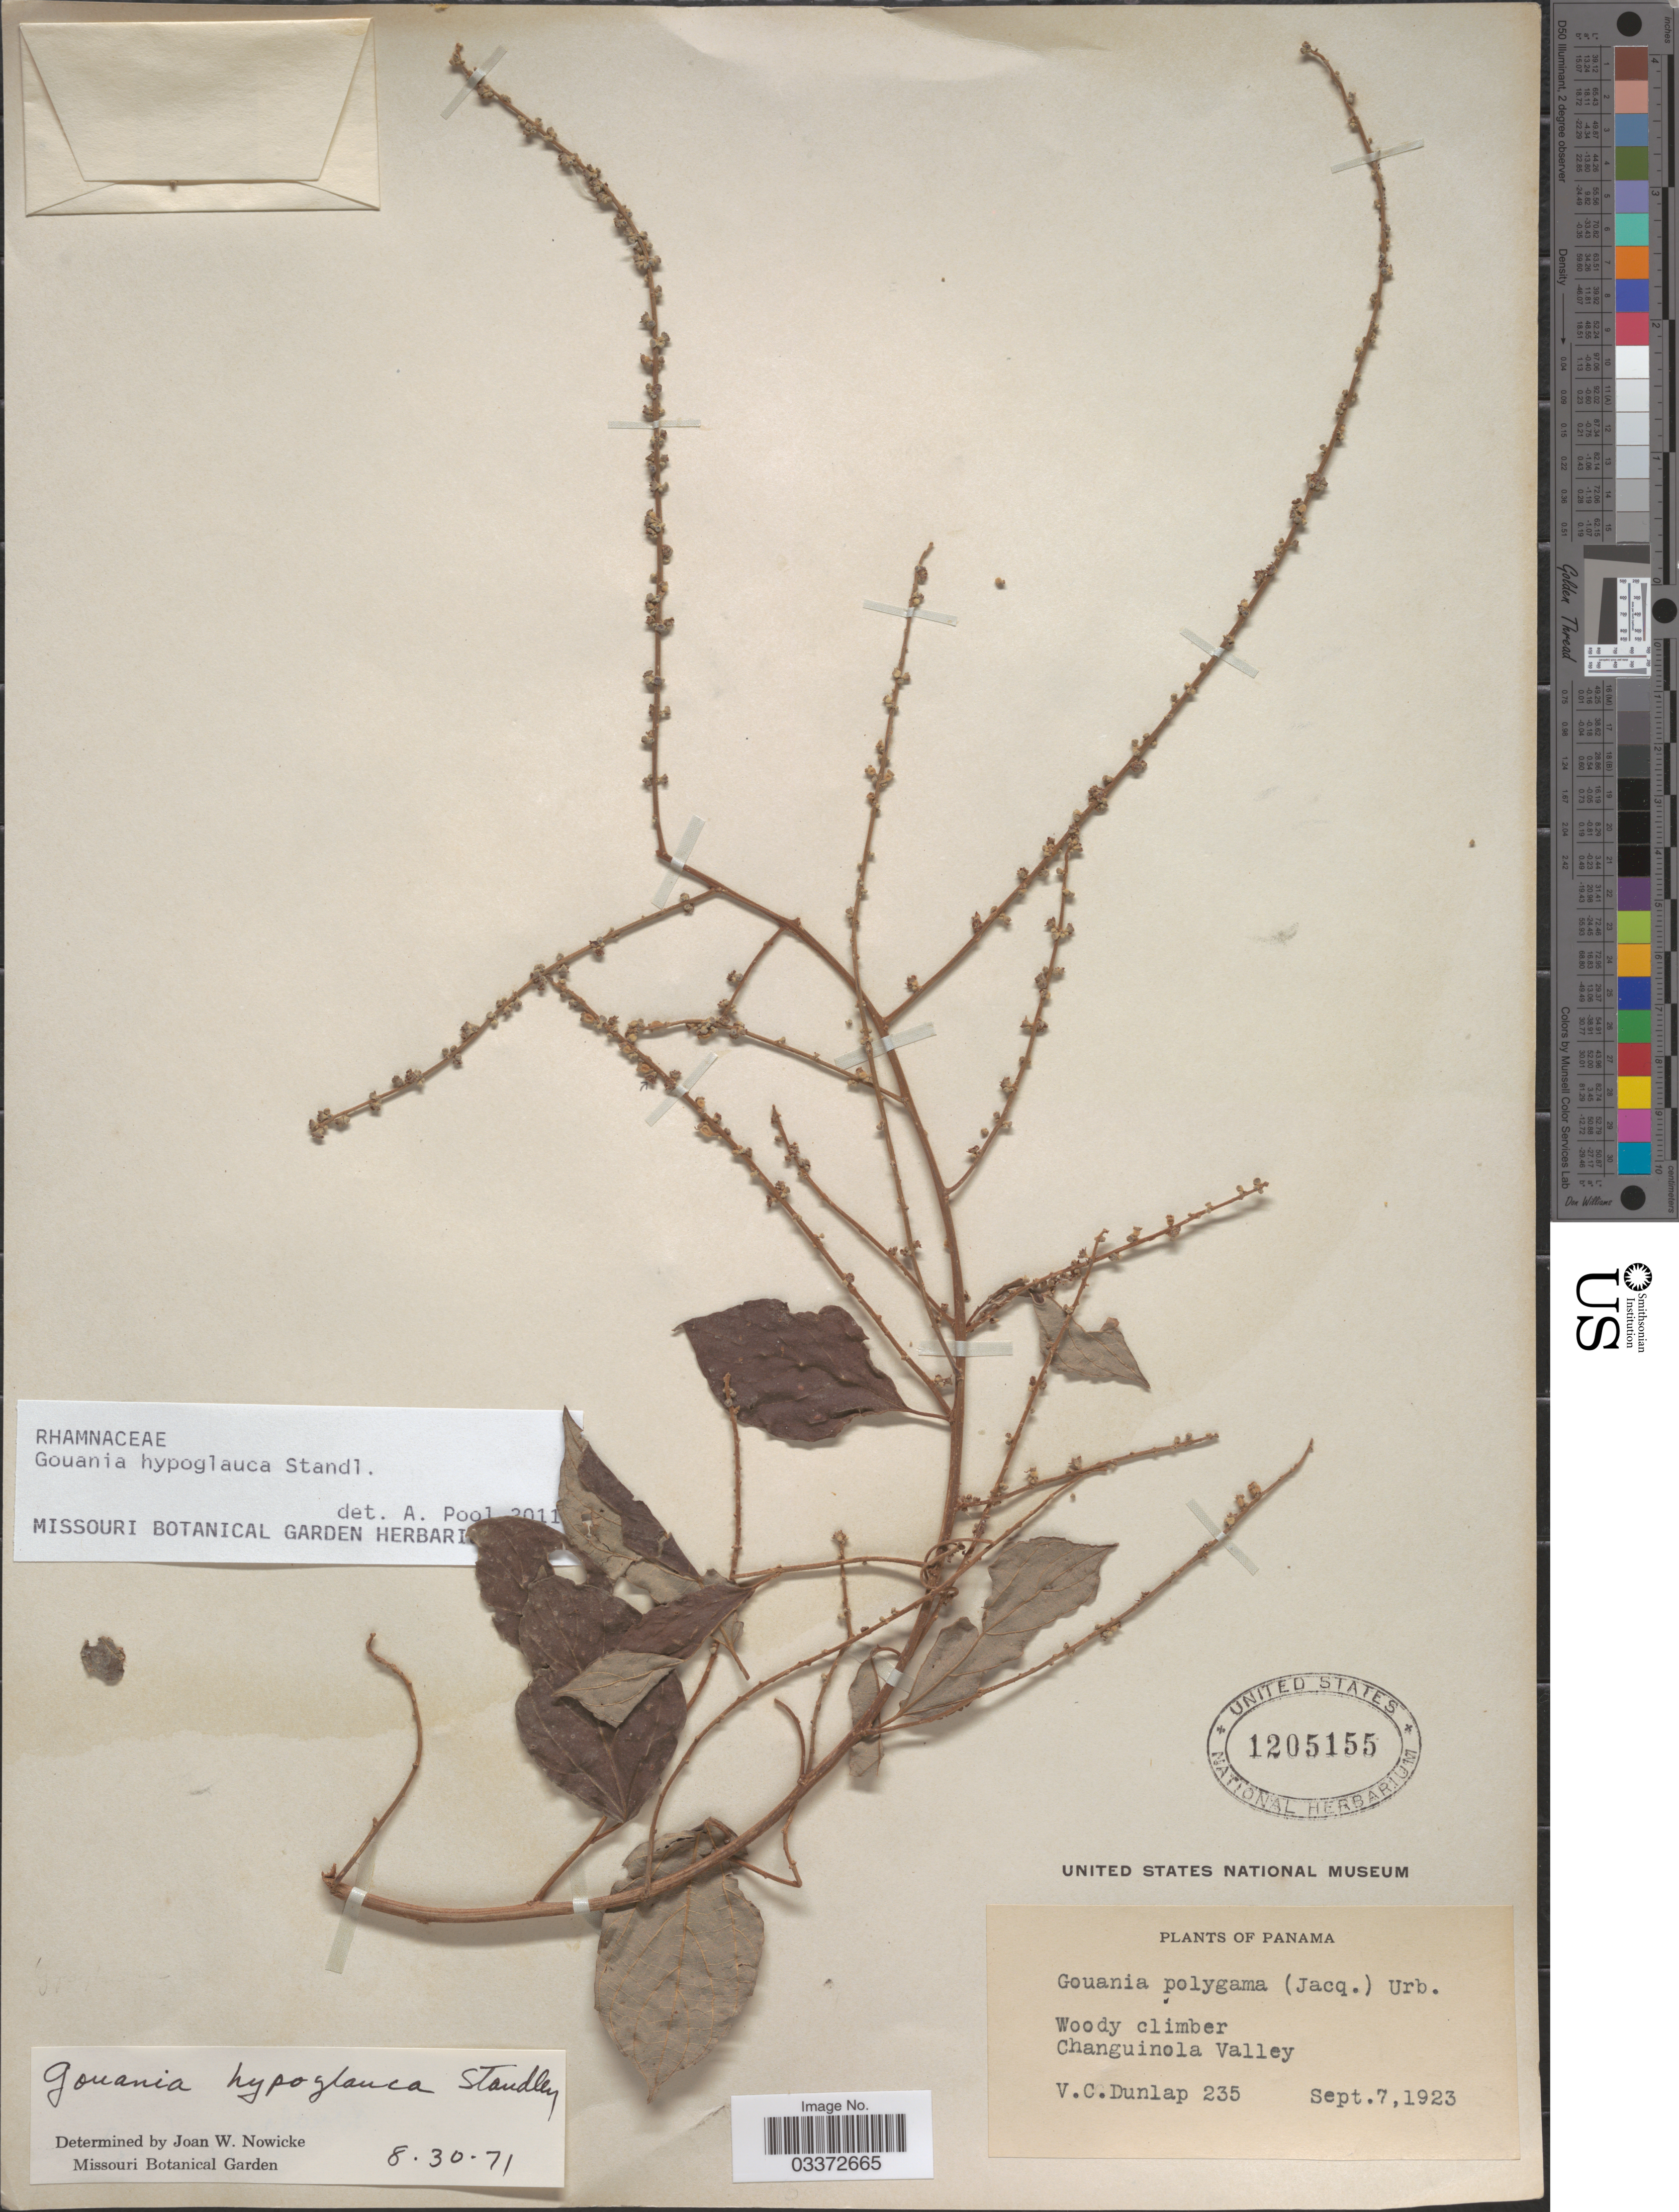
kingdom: Plantae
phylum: Tracheophyta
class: Magnoliopsida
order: Rosales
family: Rhamnaceae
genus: Gouania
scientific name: Gouania hypoglauca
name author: Standl.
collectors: V. C. Dunlap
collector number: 235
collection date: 1923-09-07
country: Panama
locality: Changuinola Valley.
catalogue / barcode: US 1205155